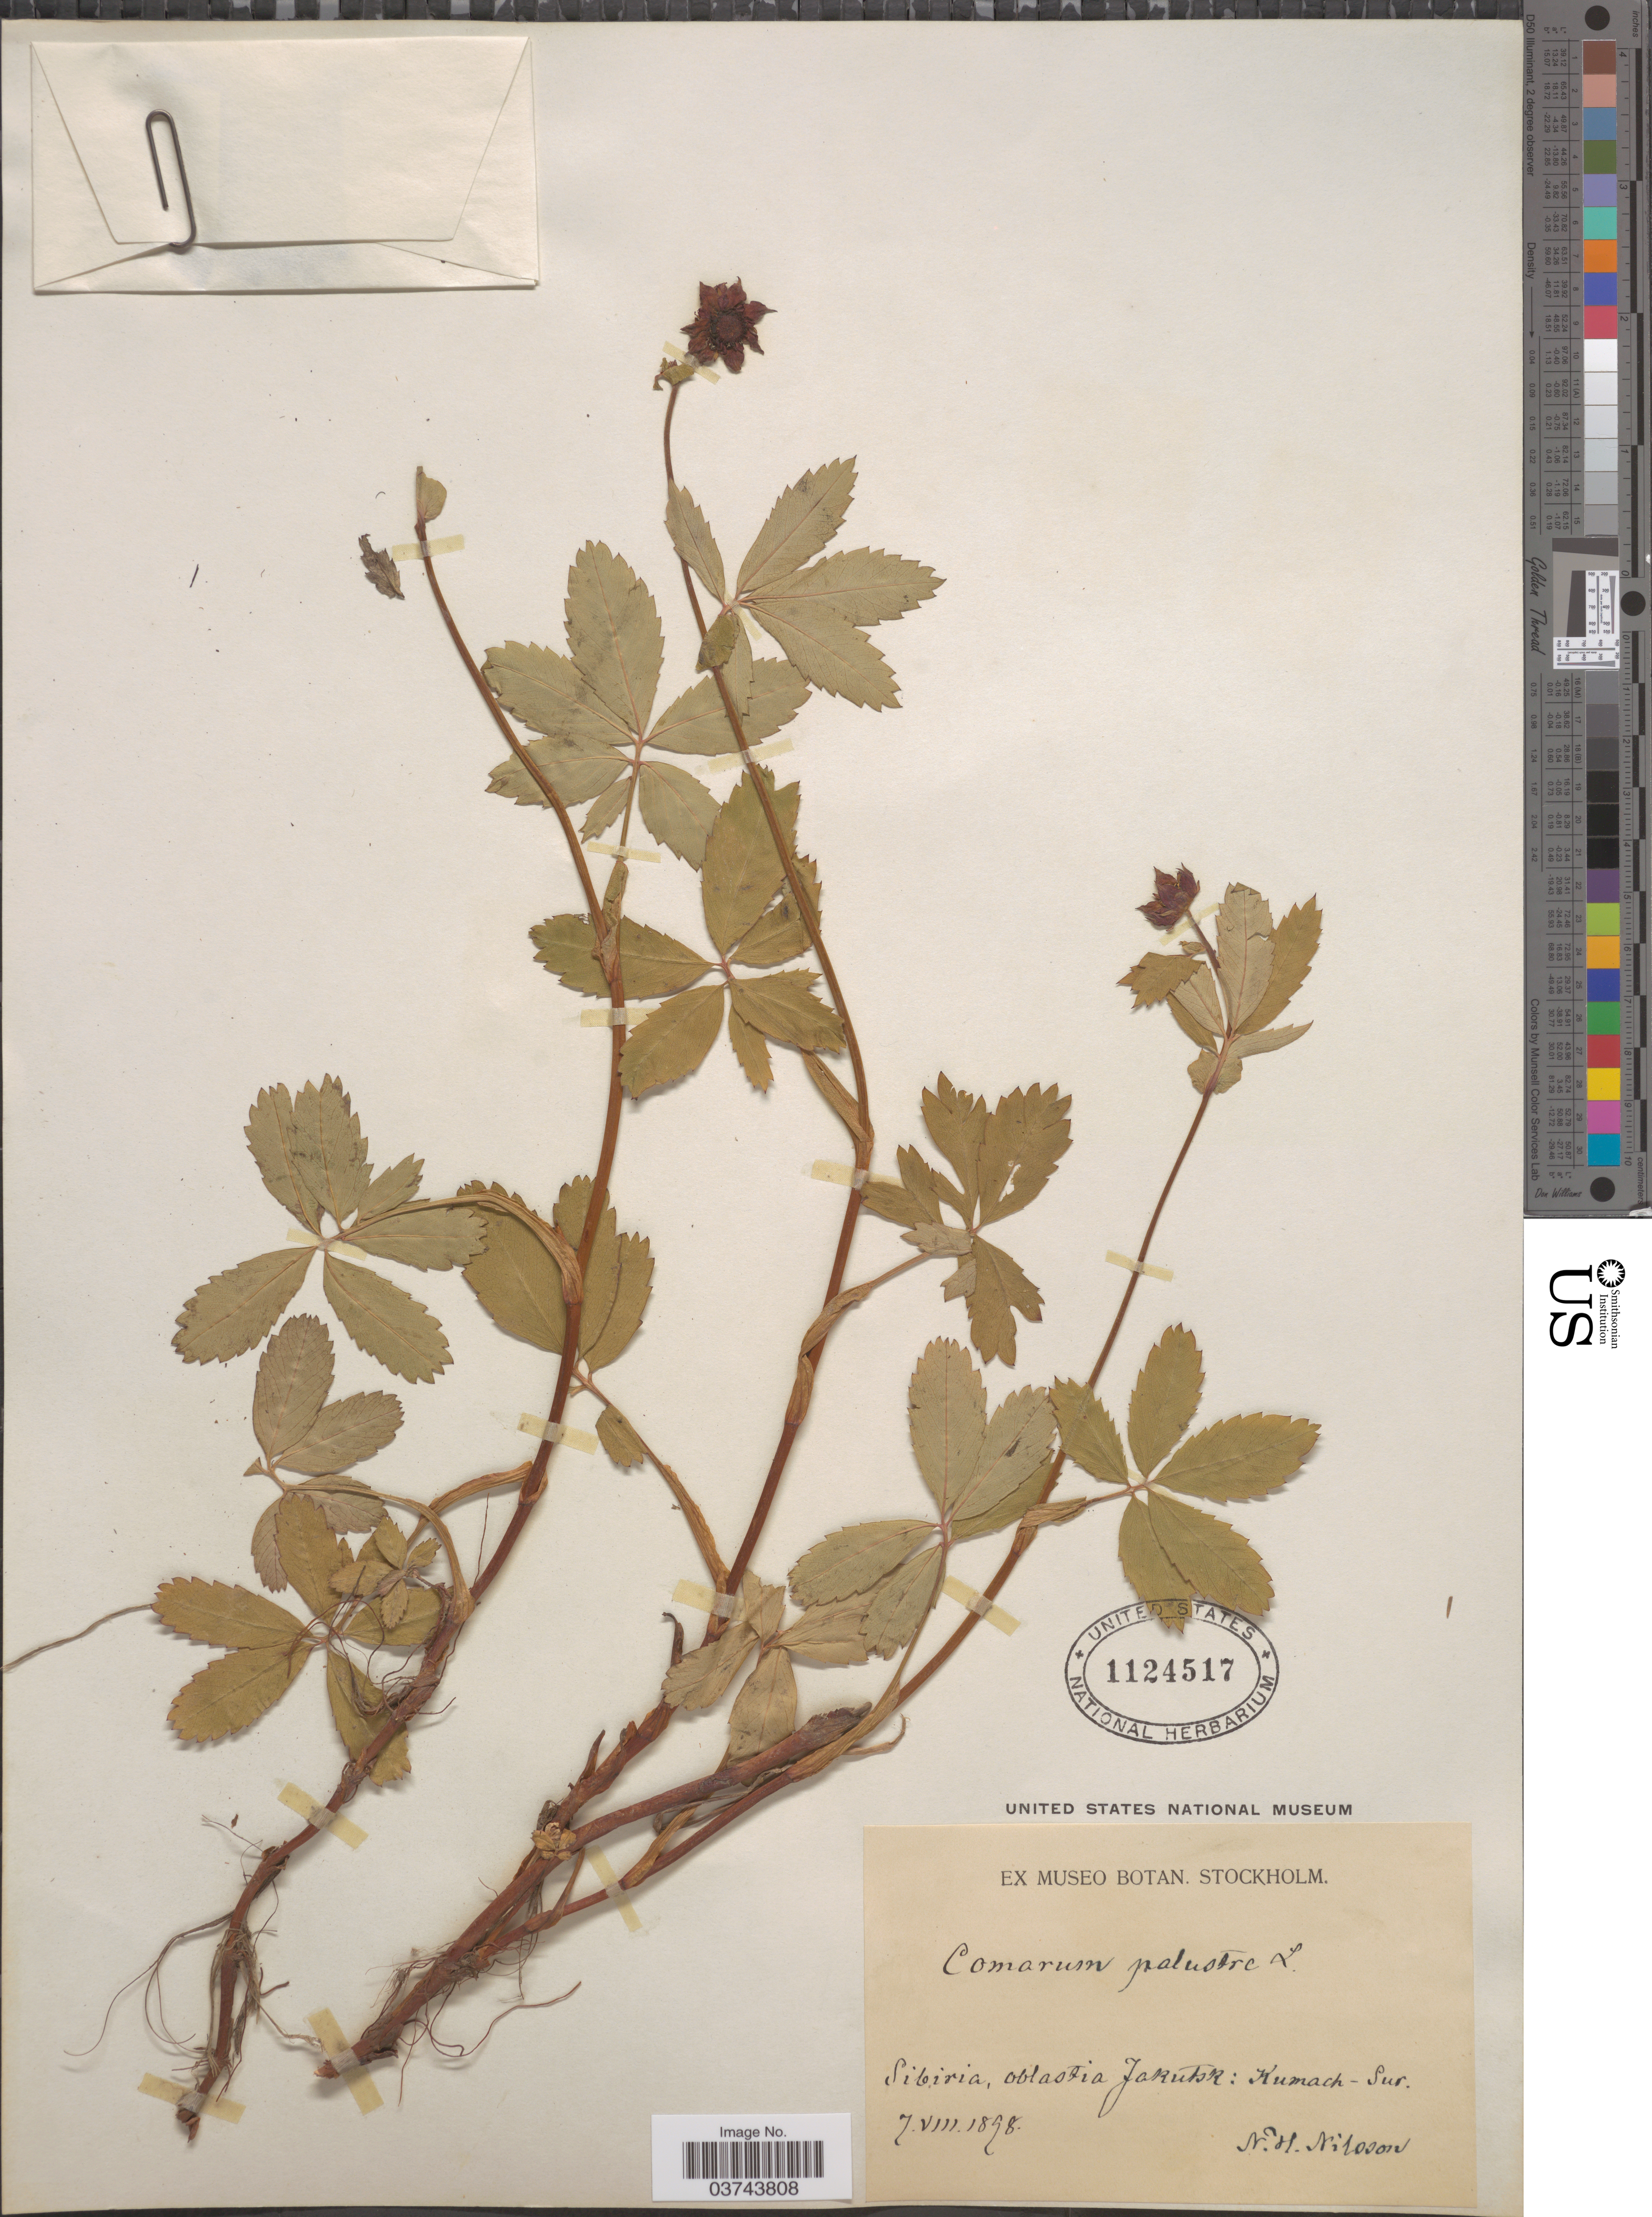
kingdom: Plantae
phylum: Tracheophyta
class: Magnoliopsida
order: Rosales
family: Rosaceae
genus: Comarum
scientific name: Comarum palustre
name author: L.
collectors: N. H. Nilsson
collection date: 1898-08-07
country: Russian Federation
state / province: Sakha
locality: Sibiria, oblastia Jakútsk: Kumach-Sur.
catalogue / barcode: US 1124517